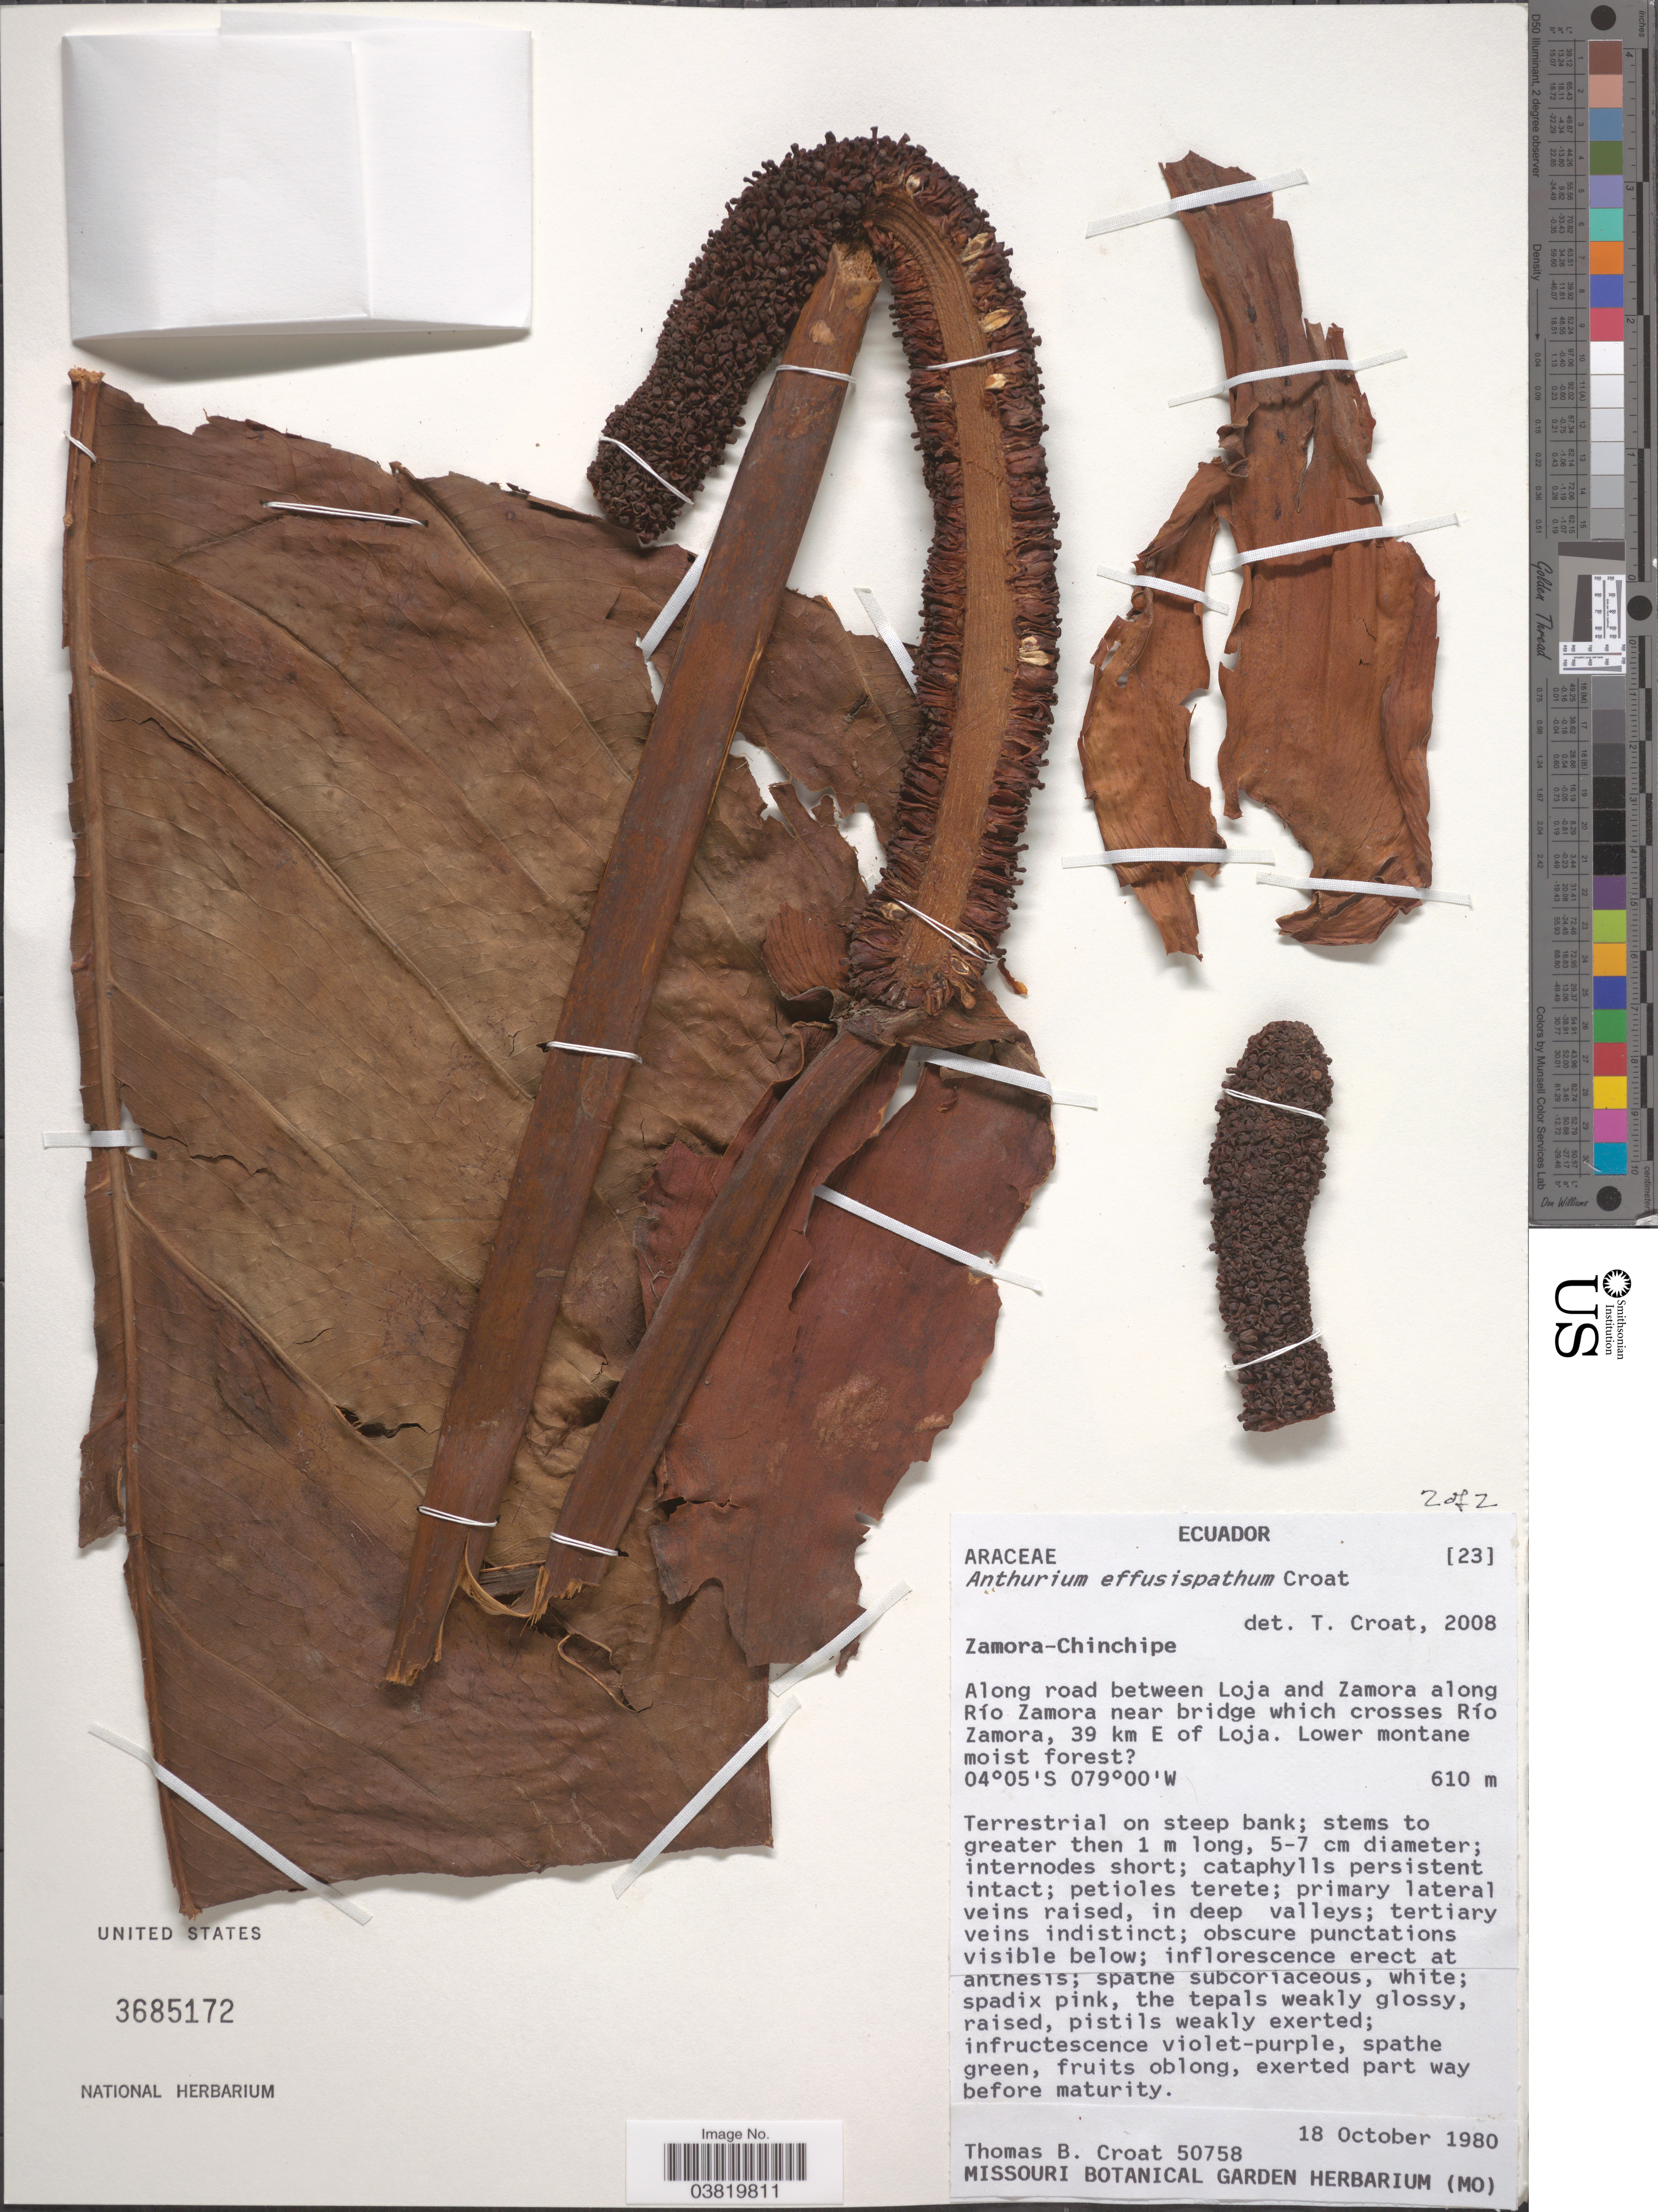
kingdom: Plantae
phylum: Tracheophyta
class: Liliopsida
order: Alismatales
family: Araceae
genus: Anthurium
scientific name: Anthurium effusispathum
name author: Croat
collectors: T. B. Croat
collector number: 50758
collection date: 1980-10-18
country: Ecuador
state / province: Zamora-Chinchipe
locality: Along road between Loja and Zamora along Río Zamora near bridge which crosses Río Zamora, 39 km E of Loja.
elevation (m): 610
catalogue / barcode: US 3685172